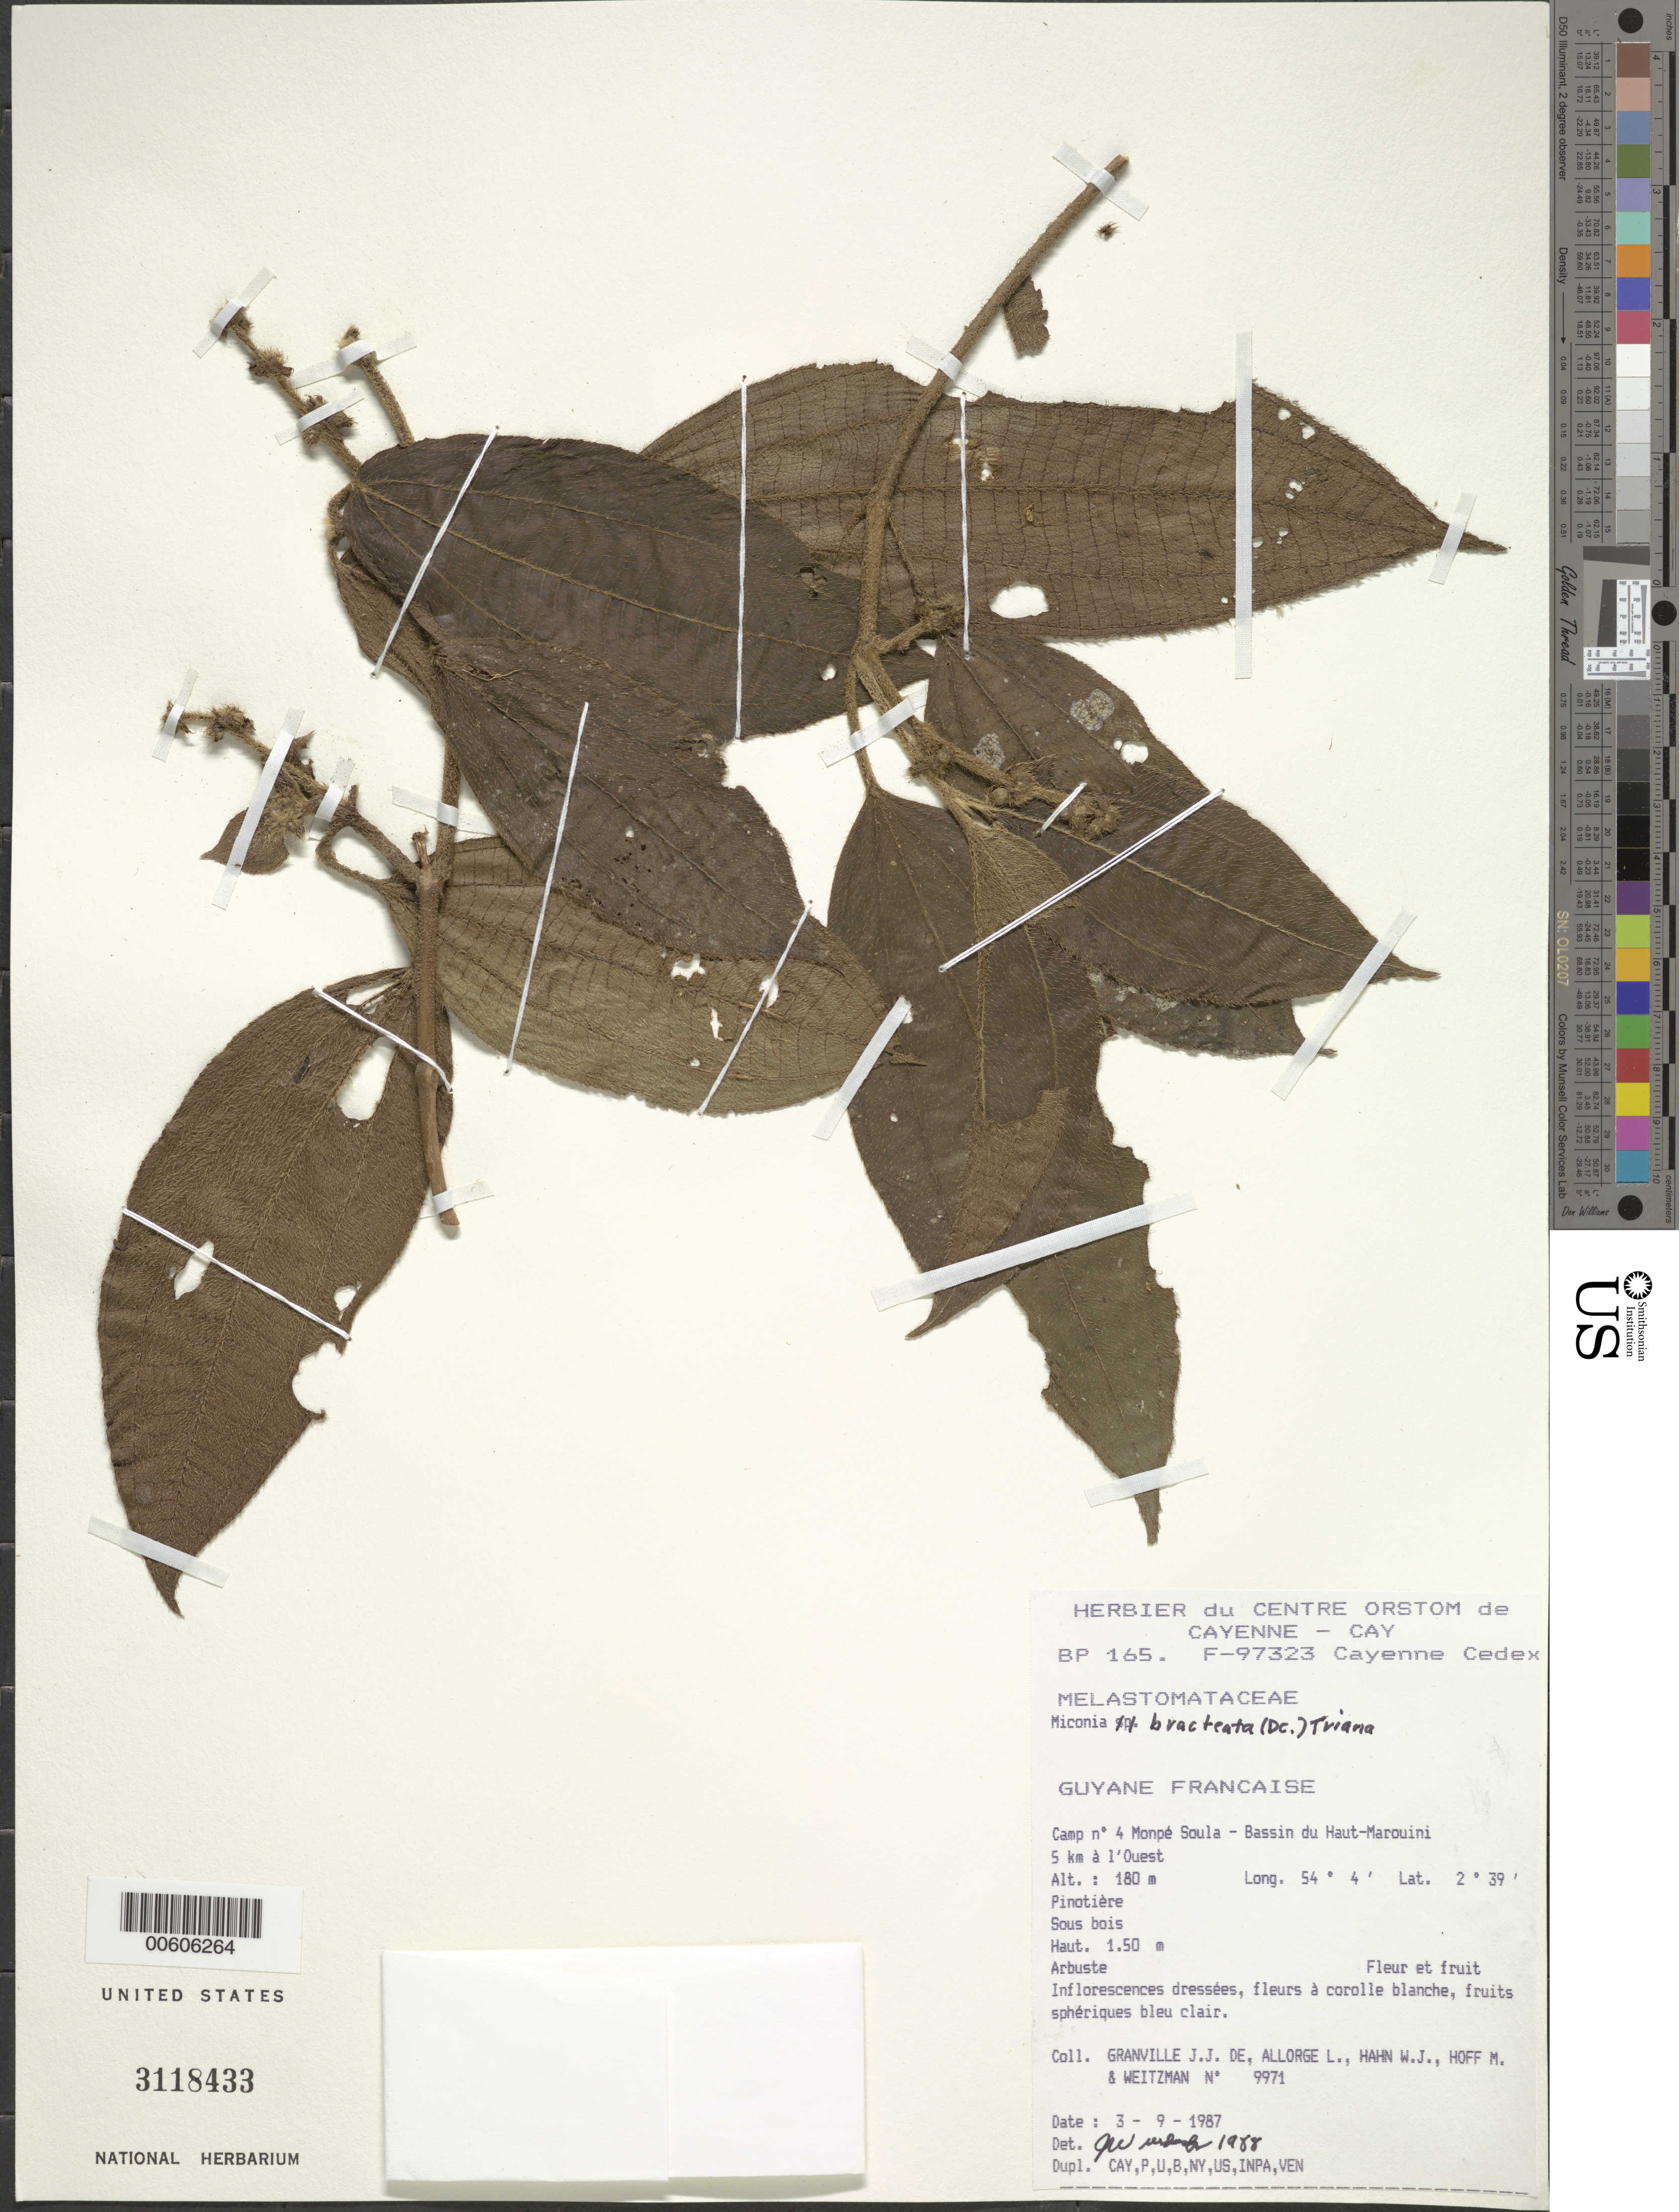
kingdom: Plantae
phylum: Tracheophyta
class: Magnoliopsida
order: Myrtales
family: Melastomataceae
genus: Miconia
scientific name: Miconia bracteata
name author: (DC.) Triana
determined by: Wurdack, John J., (US), US (UNITED STATES)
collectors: J.-J. de Granville, L. Allorge, W. J. Hahn, M. Hoff & A. L. Weitzman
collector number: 9971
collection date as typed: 3-Sep-87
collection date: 1987-09-03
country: French Guiana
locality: Monpé Soula, Camp #4, Bassin du Haut-Marouini, 5 km to W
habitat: Pinotière; sous bois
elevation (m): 180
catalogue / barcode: US 3118433